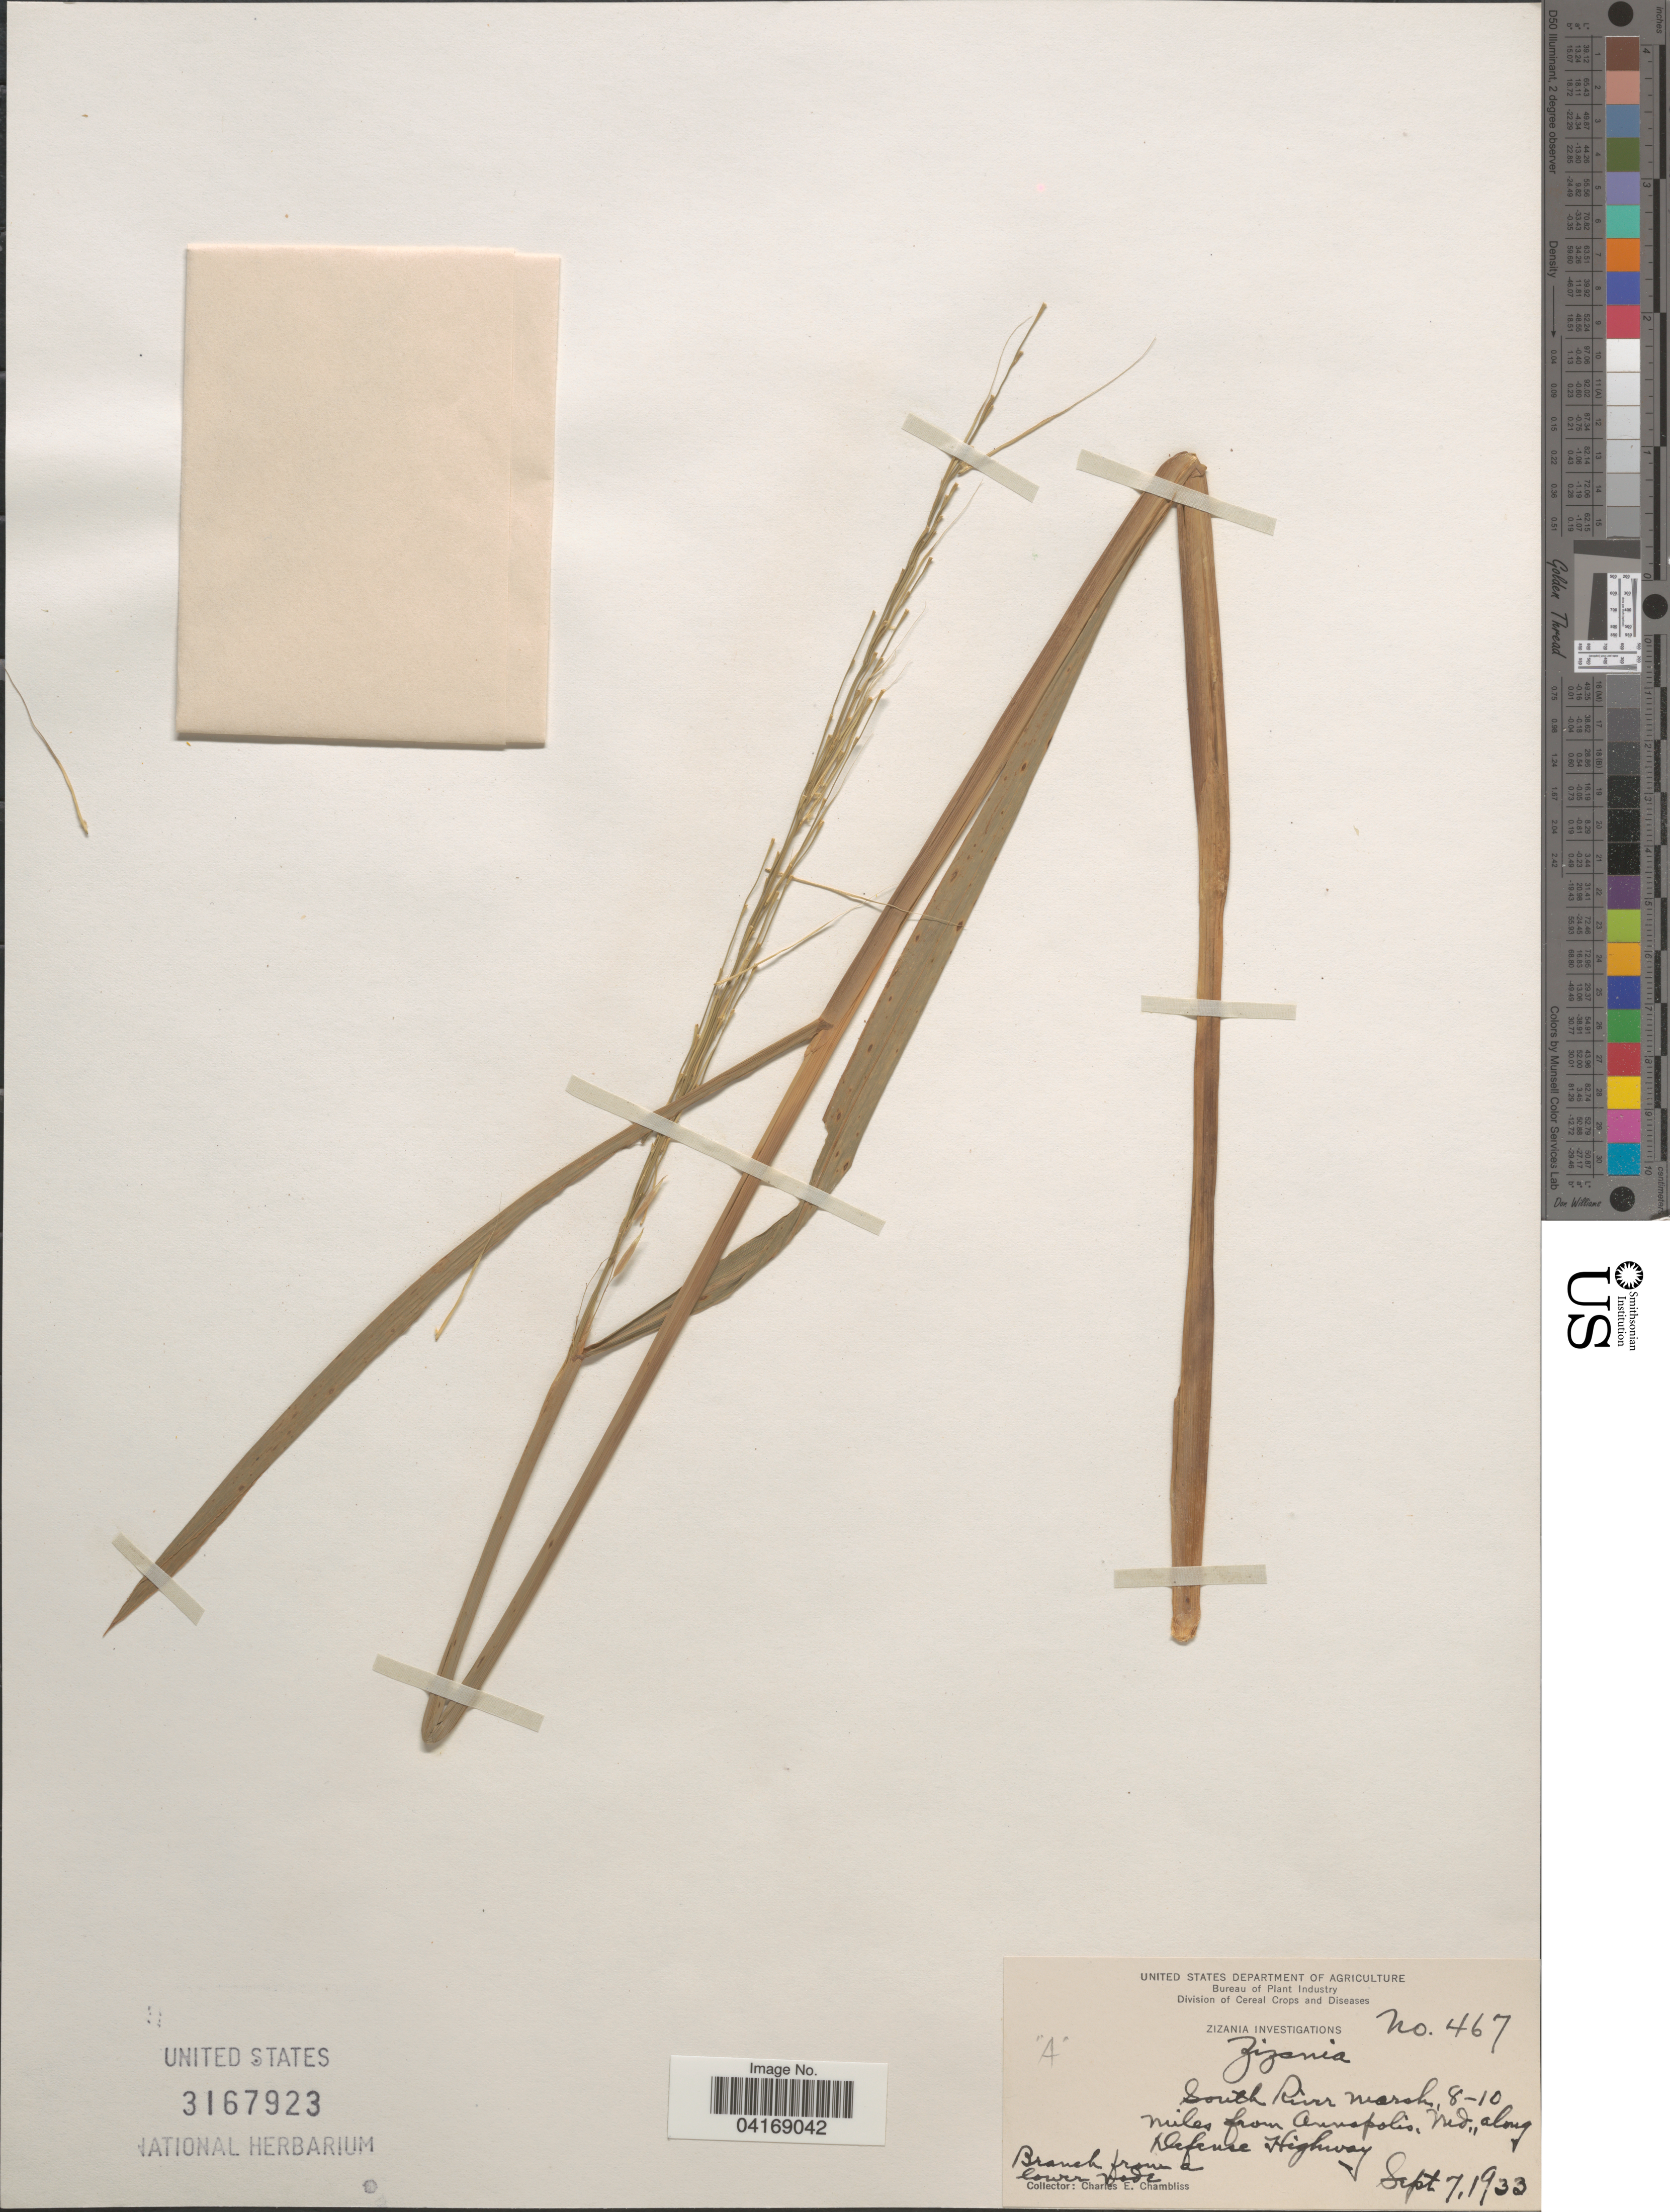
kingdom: Plantae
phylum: Tracheophyta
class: Liliopsida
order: Poales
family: Poaceae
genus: Zizania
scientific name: Zizania sp.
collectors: C. Chambliss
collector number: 467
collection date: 1933-09-07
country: United States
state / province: Maryland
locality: South River marsh, 8-10 miles from Annapolis, Md., along Defense Highway.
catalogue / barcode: US 3167923